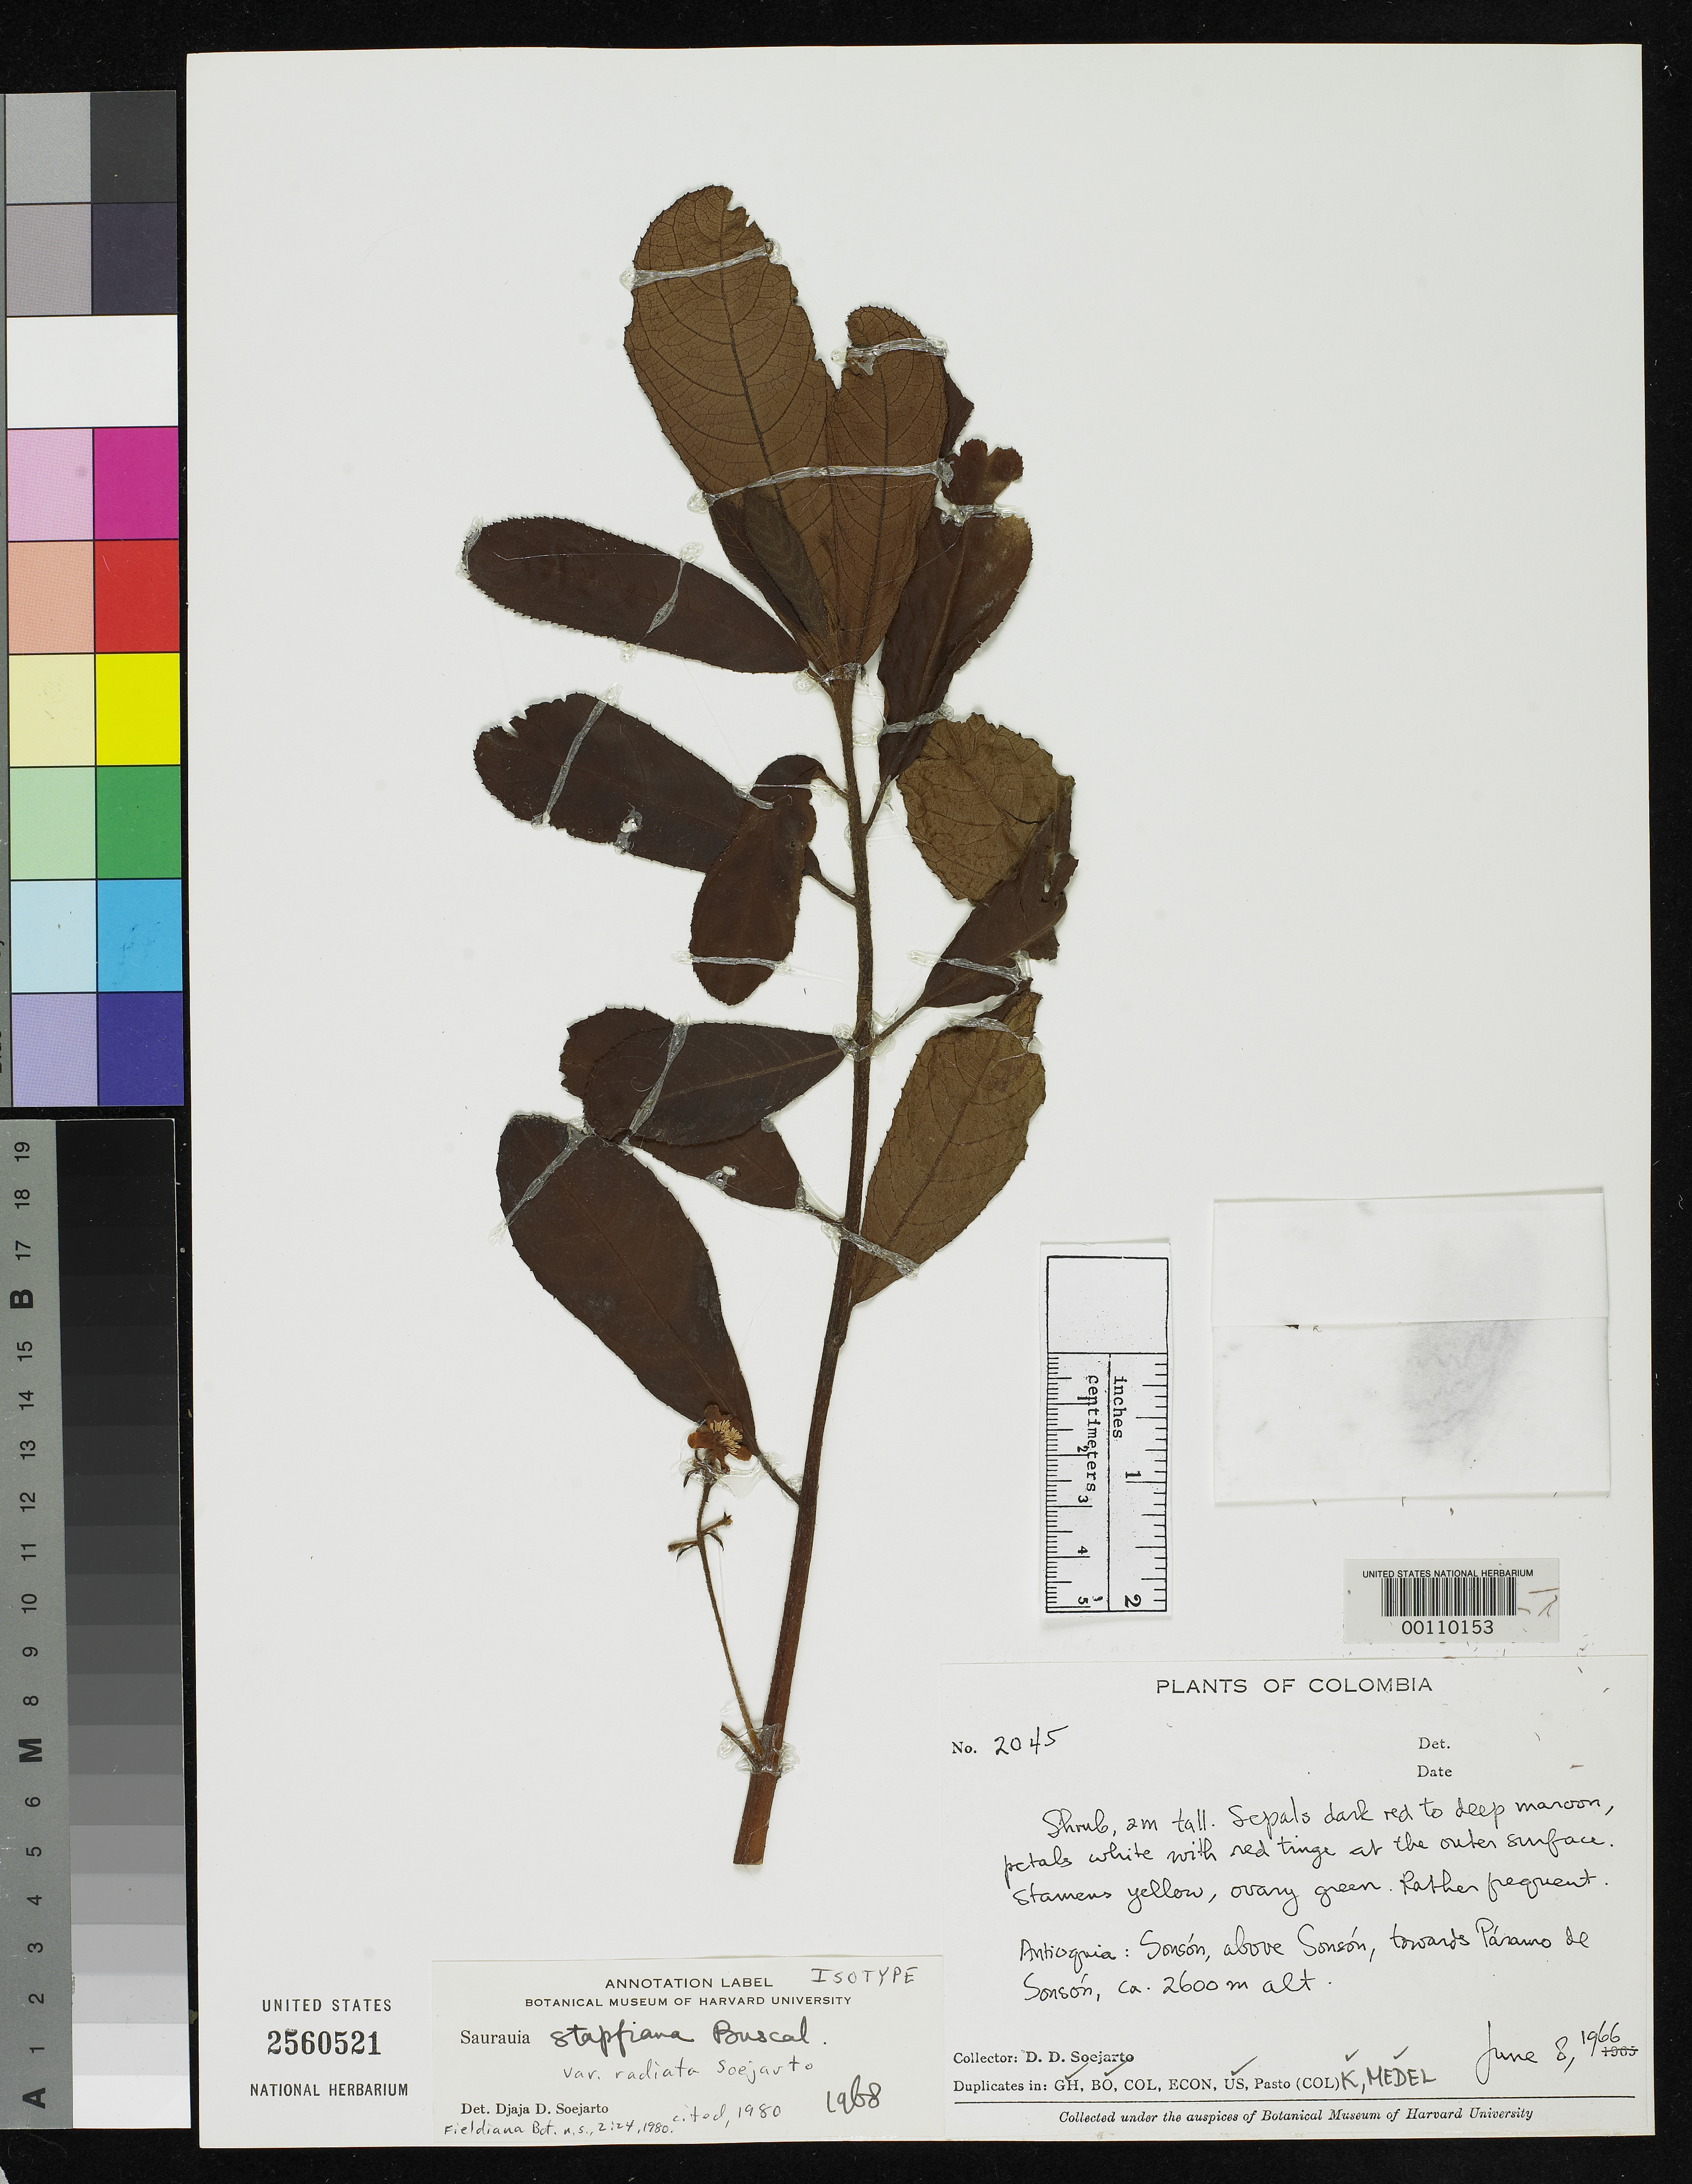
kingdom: Plantae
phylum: Tracheophyta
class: Magnoliopsida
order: Ericales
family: Actinidiaceae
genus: Saurauia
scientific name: Saurauia stapfiana var. radiata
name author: Soejarto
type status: Isotype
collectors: D. D. Soejarto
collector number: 2045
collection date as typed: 08 Jun 1966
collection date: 1966-06-08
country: Colombia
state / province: Antioquia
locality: Sonson, above Sonson, towards Paramo de Sonson.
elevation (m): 2600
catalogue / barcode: US 2560521